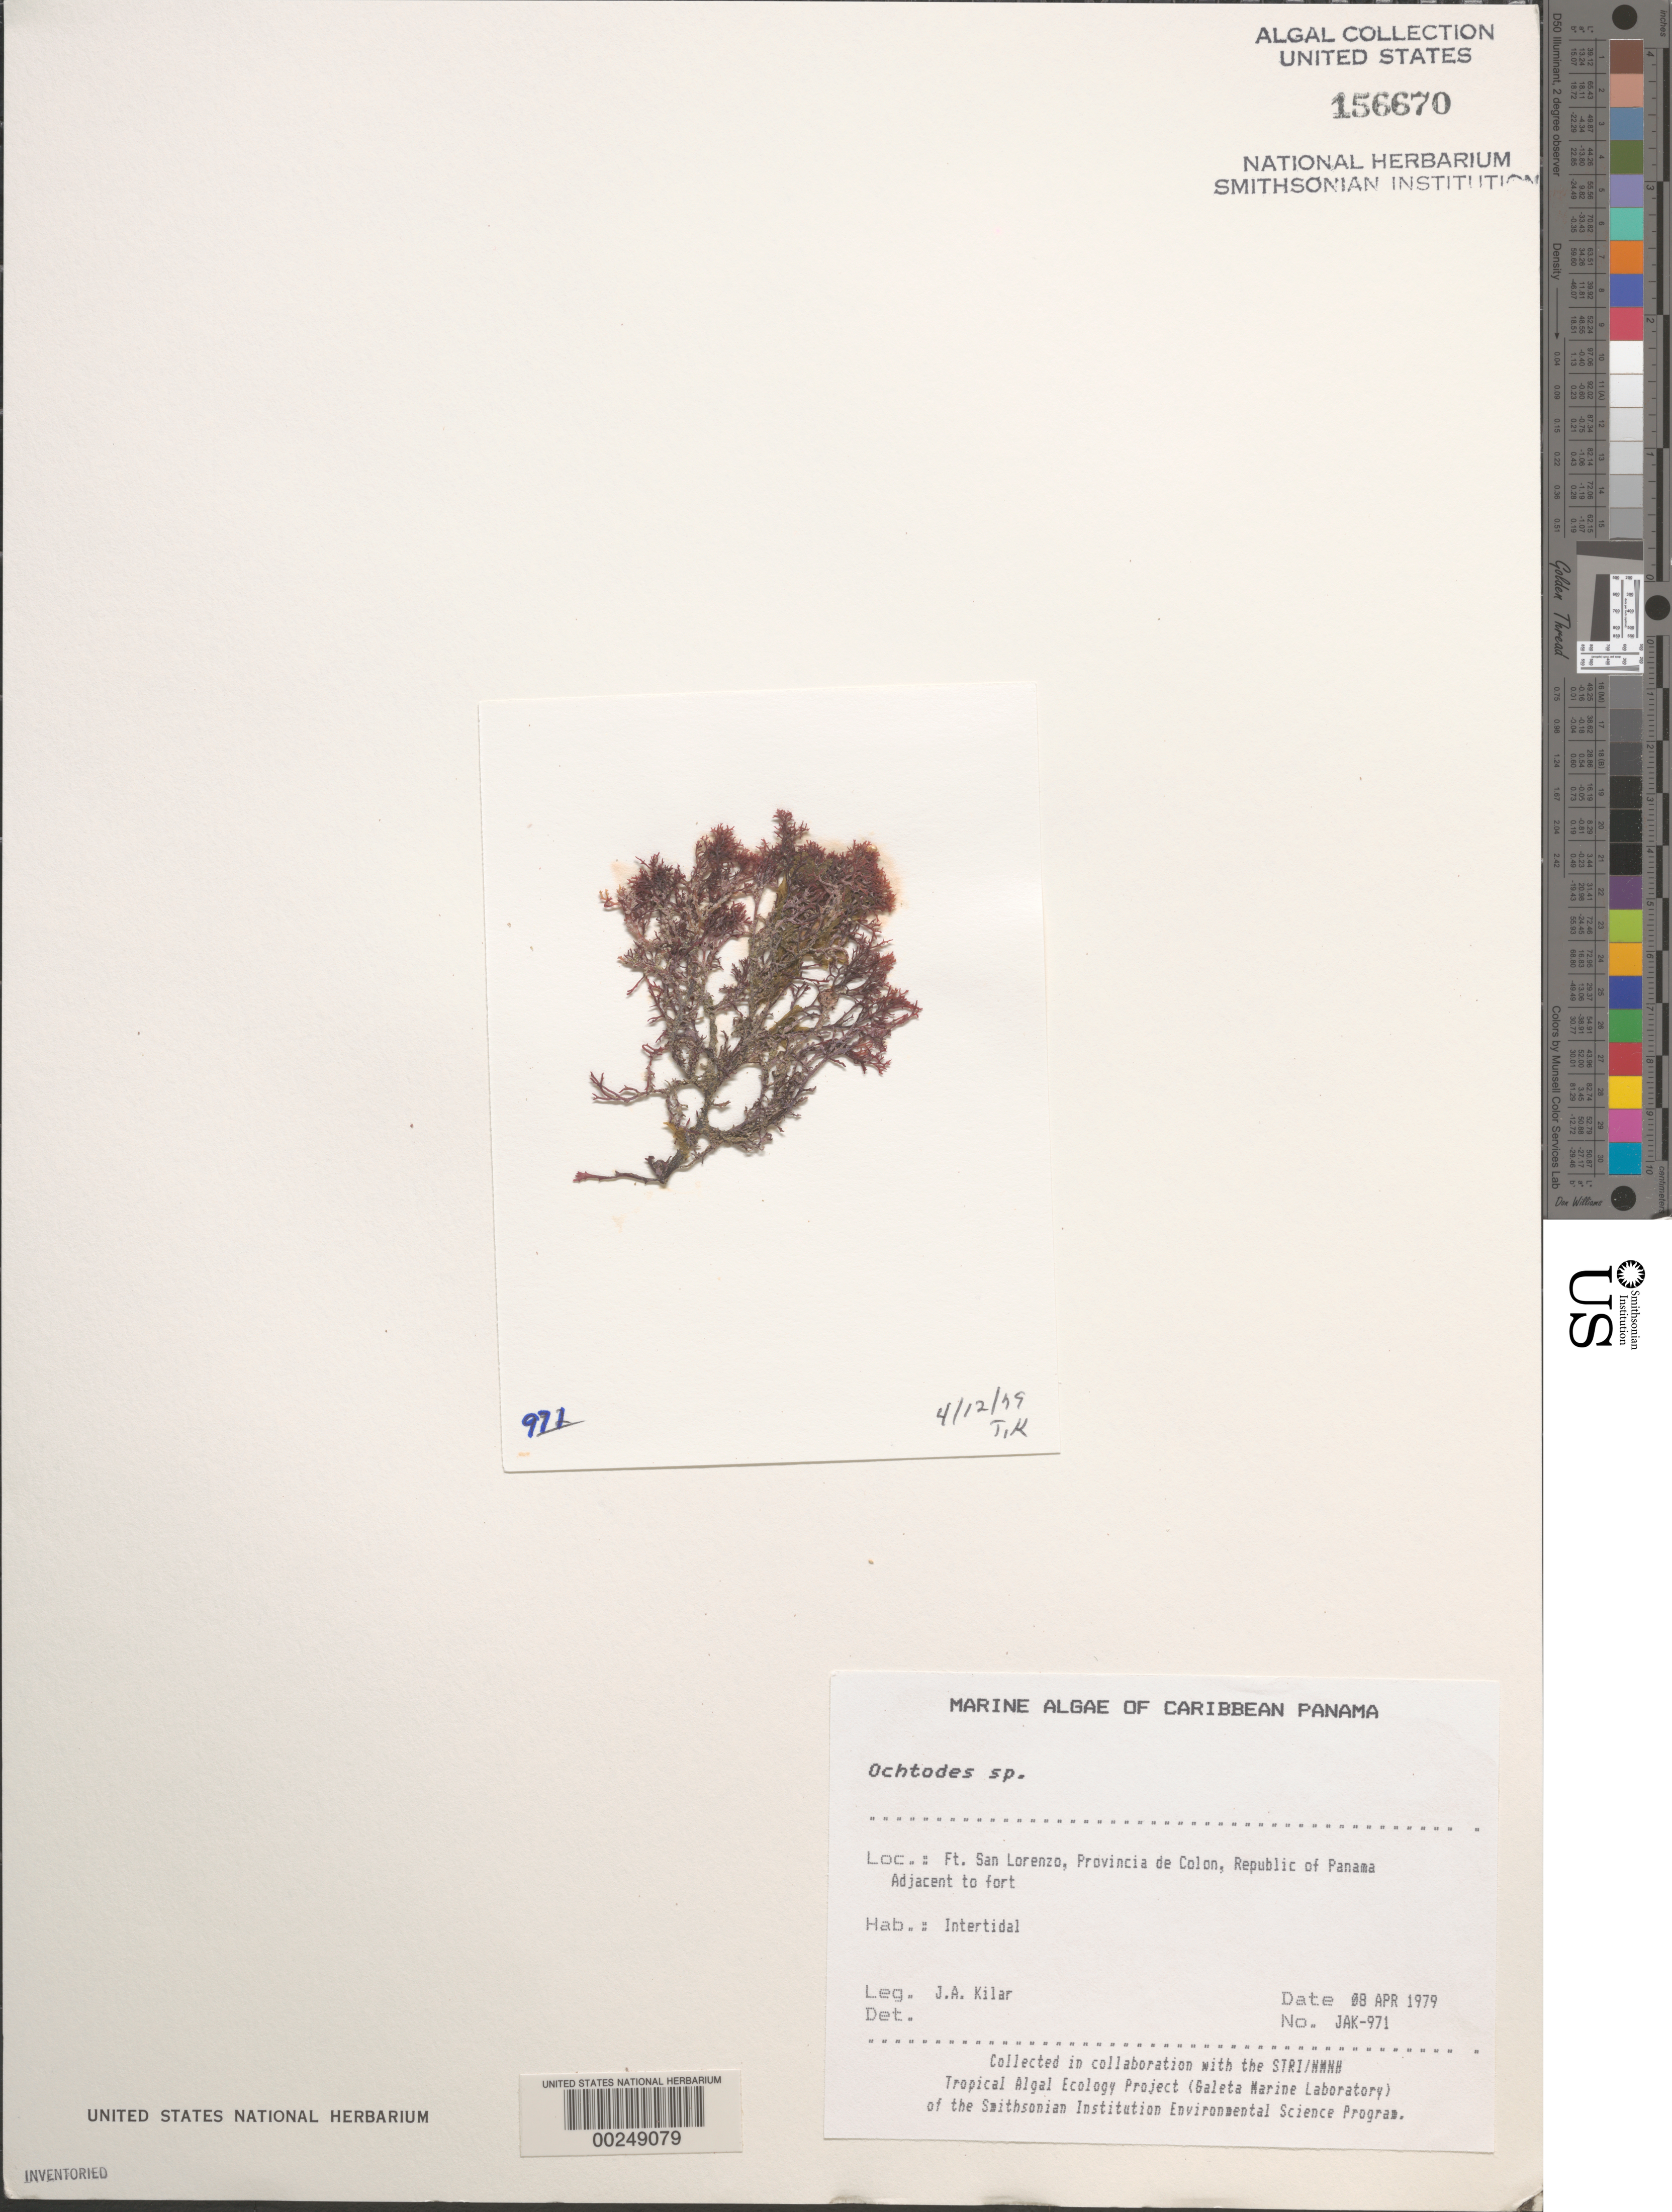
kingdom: Plantae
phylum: Rhodophyta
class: Florideophyceae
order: Gigartinales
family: Rhizophyllidaceae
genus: Ochtodes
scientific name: Ochtodes sp.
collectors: J. A. Kilar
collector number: JAK-971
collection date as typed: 08 Apr 1979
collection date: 1979-04-08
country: Panama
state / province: Colón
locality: Fort San Lorenzo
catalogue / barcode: US 156670